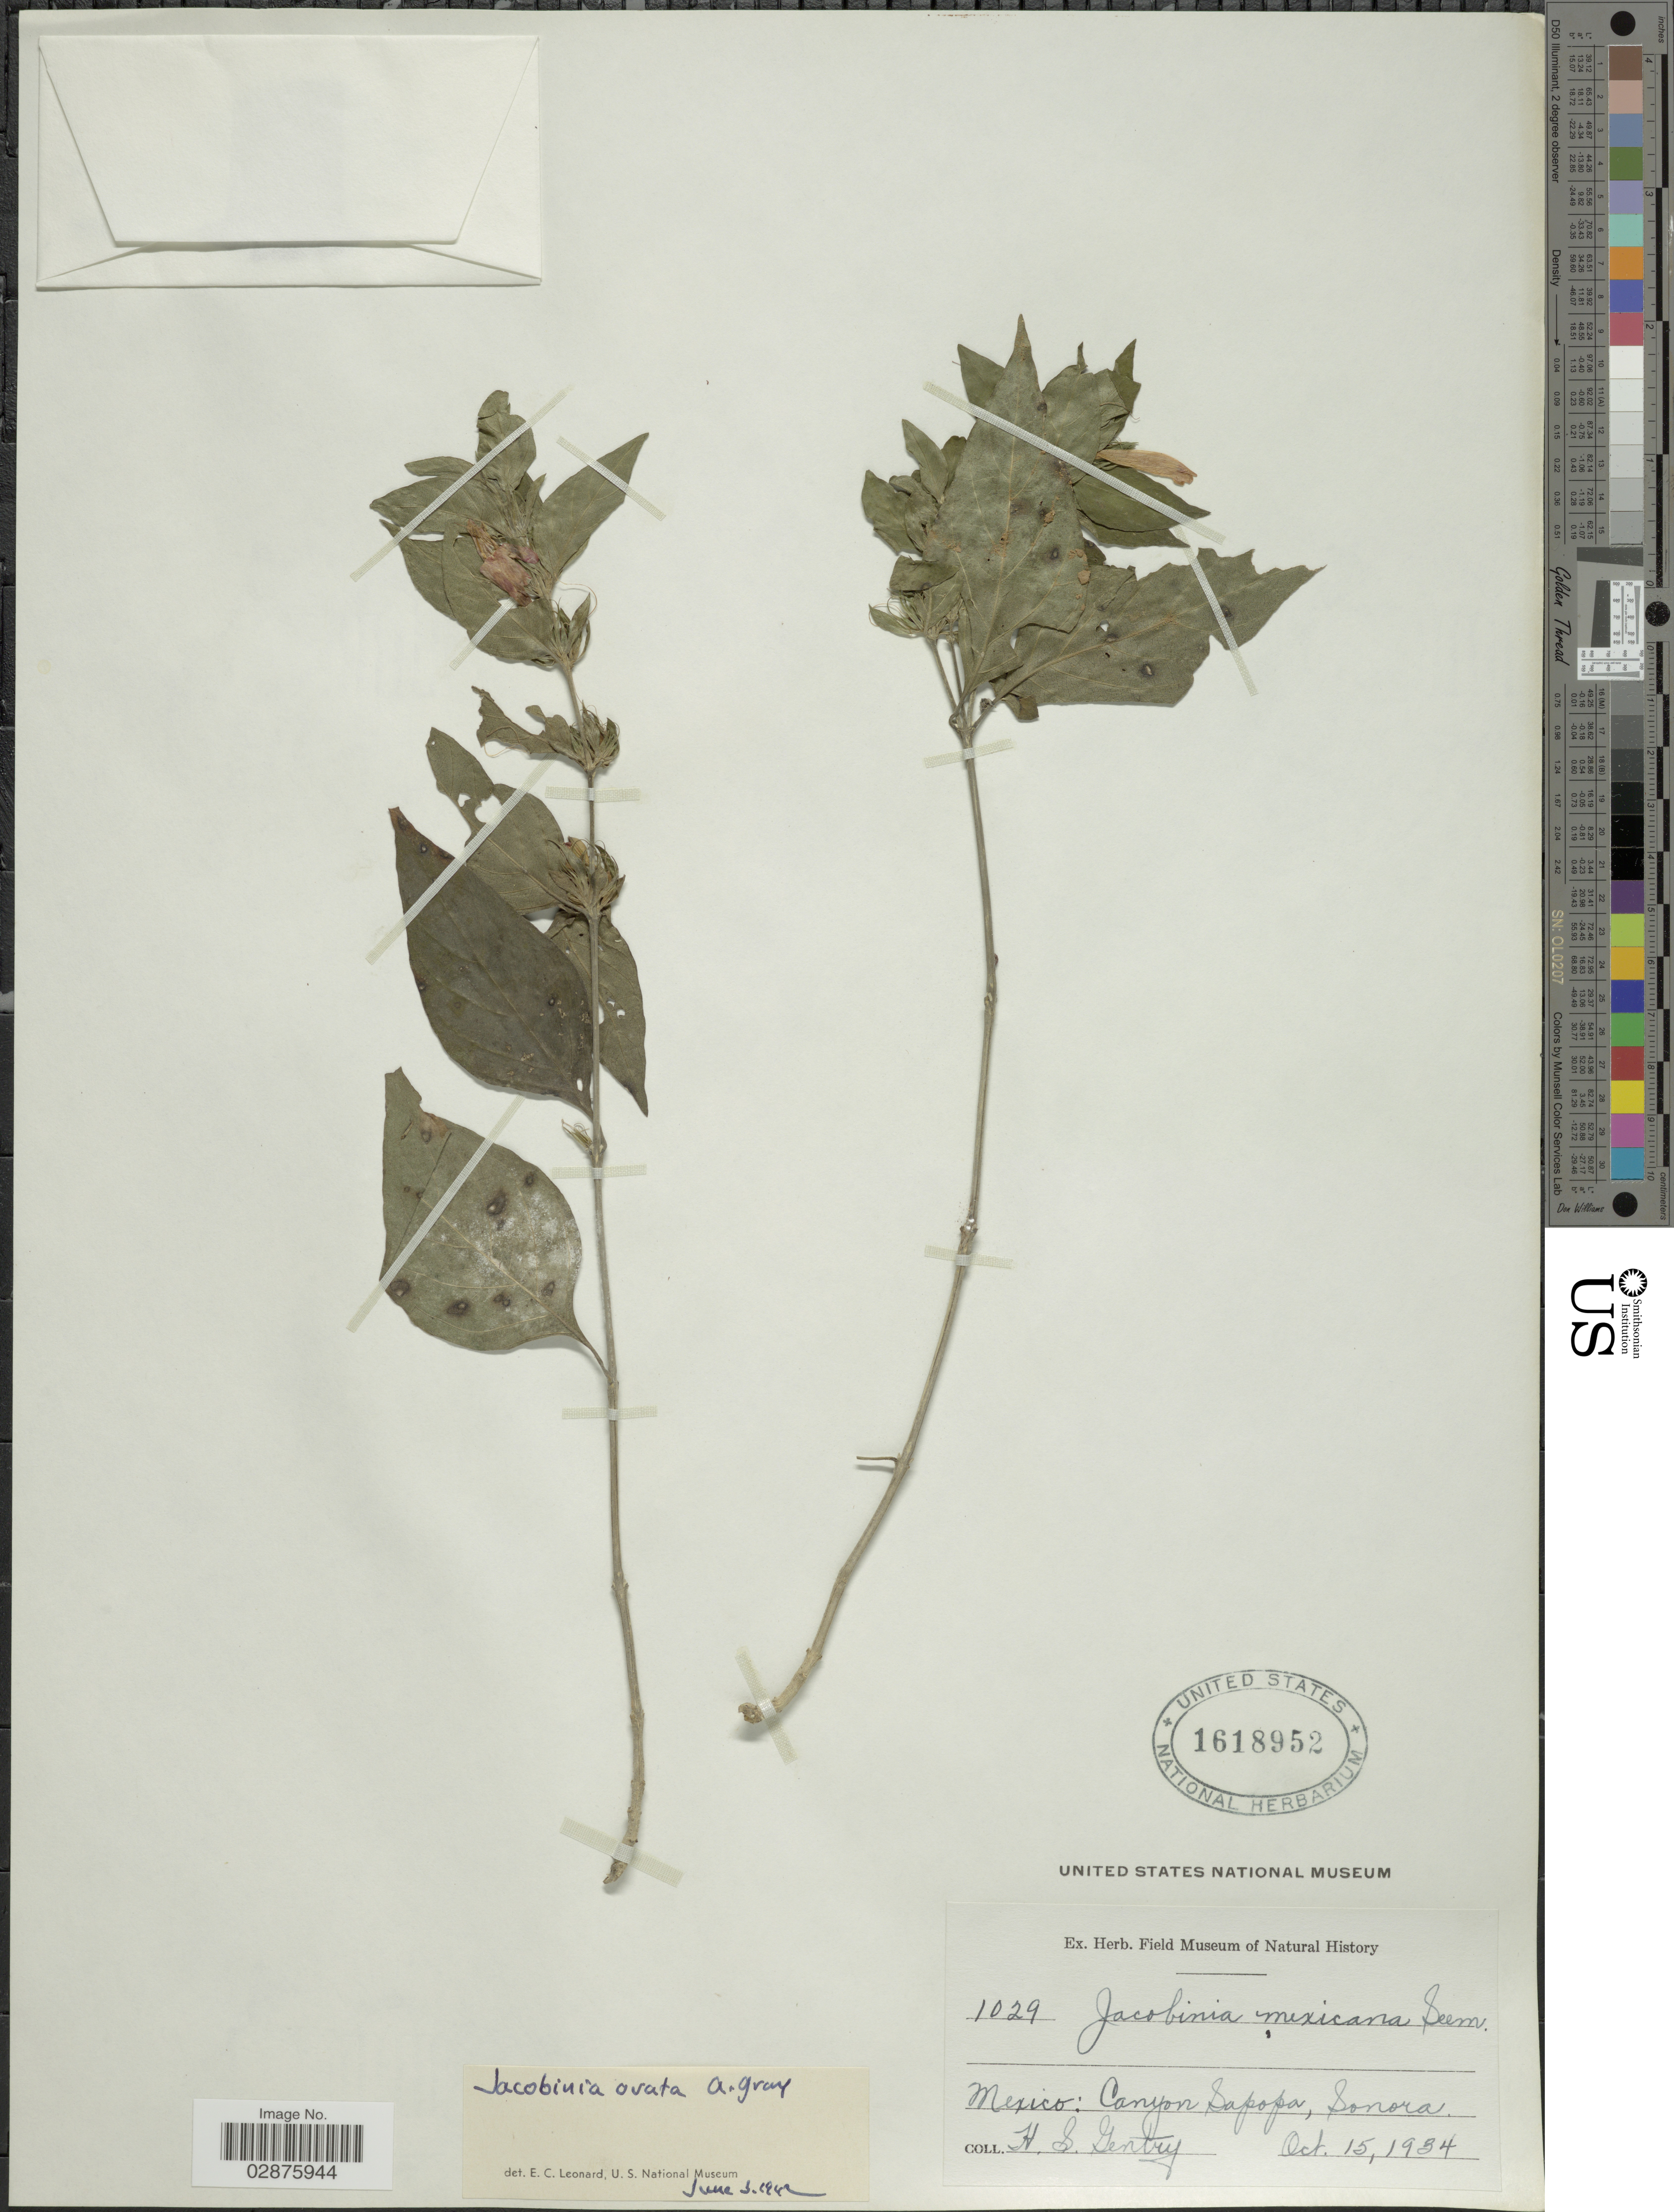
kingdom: Plantae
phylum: Tracheophyta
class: Magnoliopsida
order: Lamiales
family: Acanthaceae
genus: Justicia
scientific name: Justicia candicans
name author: (Nees) L.D. Benson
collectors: H. S. Gentry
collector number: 1029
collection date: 1934-10-15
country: Mexico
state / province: Sonora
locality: Canyon Sapopa.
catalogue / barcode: US 1618952